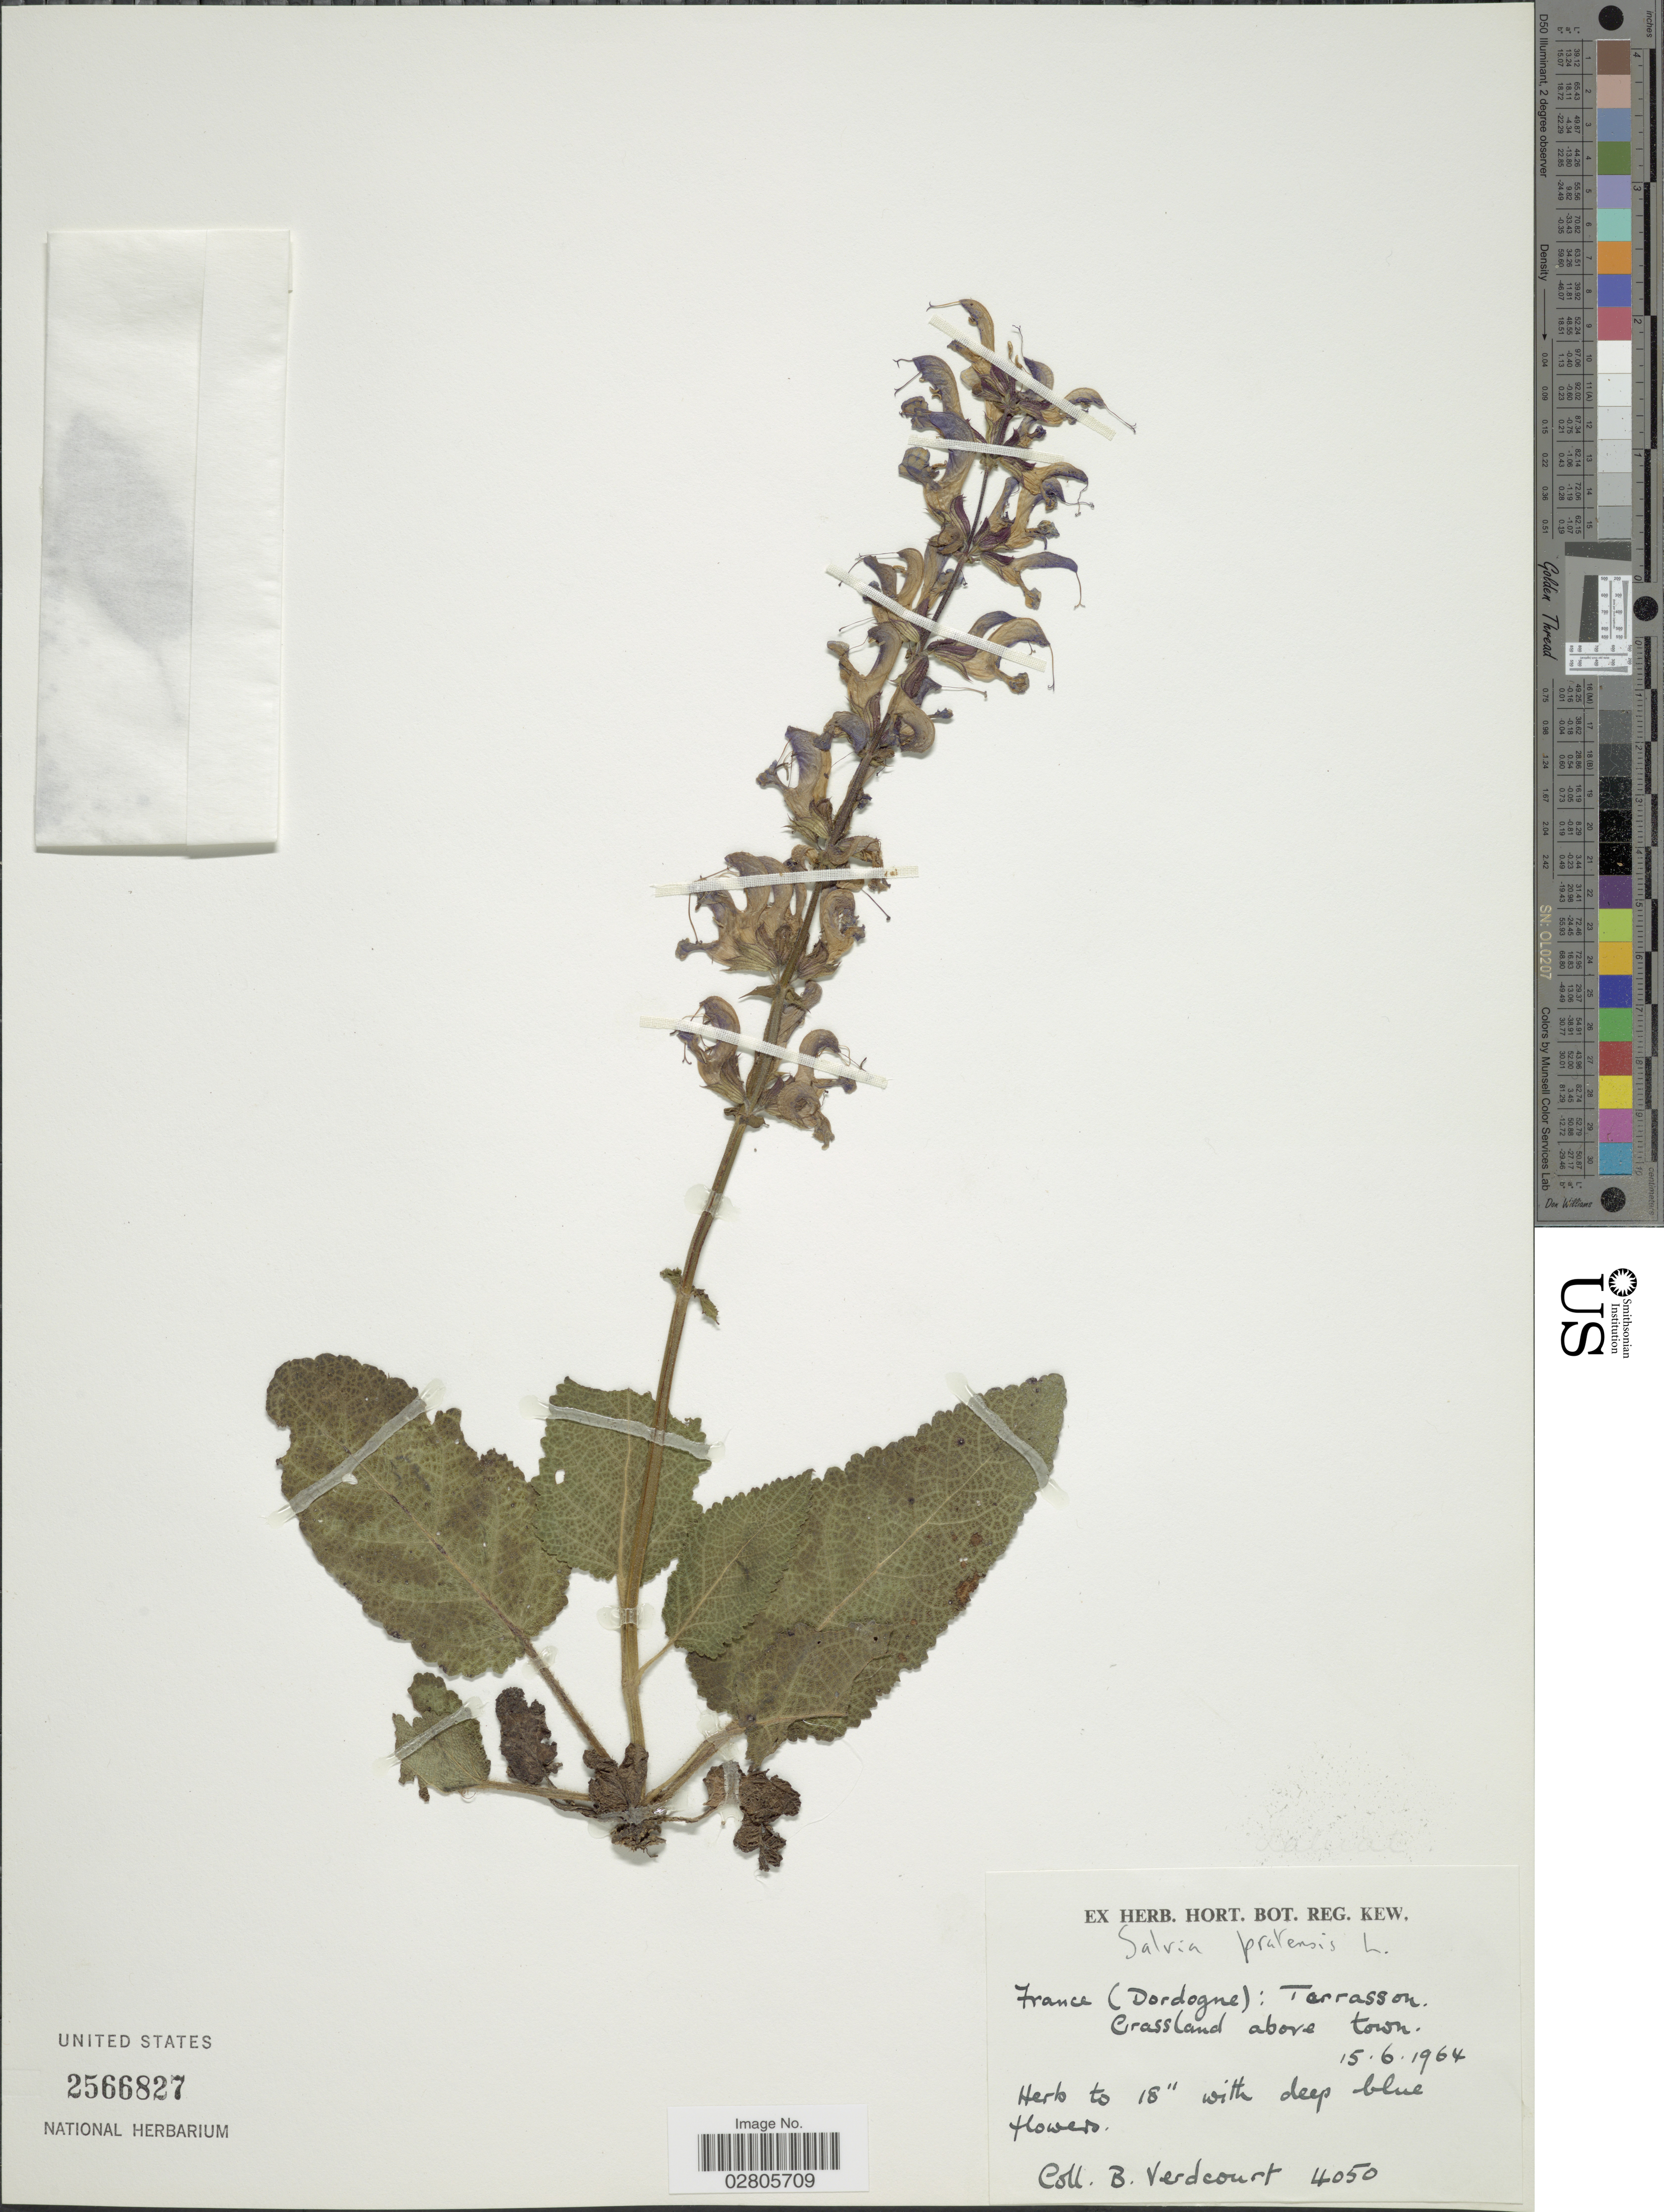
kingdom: Plantae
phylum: Tracheophyta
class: Magnoliopsida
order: Lamiales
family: Lamiaceae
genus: Salvia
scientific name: Salvia pratensis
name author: L.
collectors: B. Verdcourt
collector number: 4050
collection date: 1964-06-15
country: France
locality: (Dordogne): Tarrasson. Grassland above town.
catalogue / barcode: US 2566827